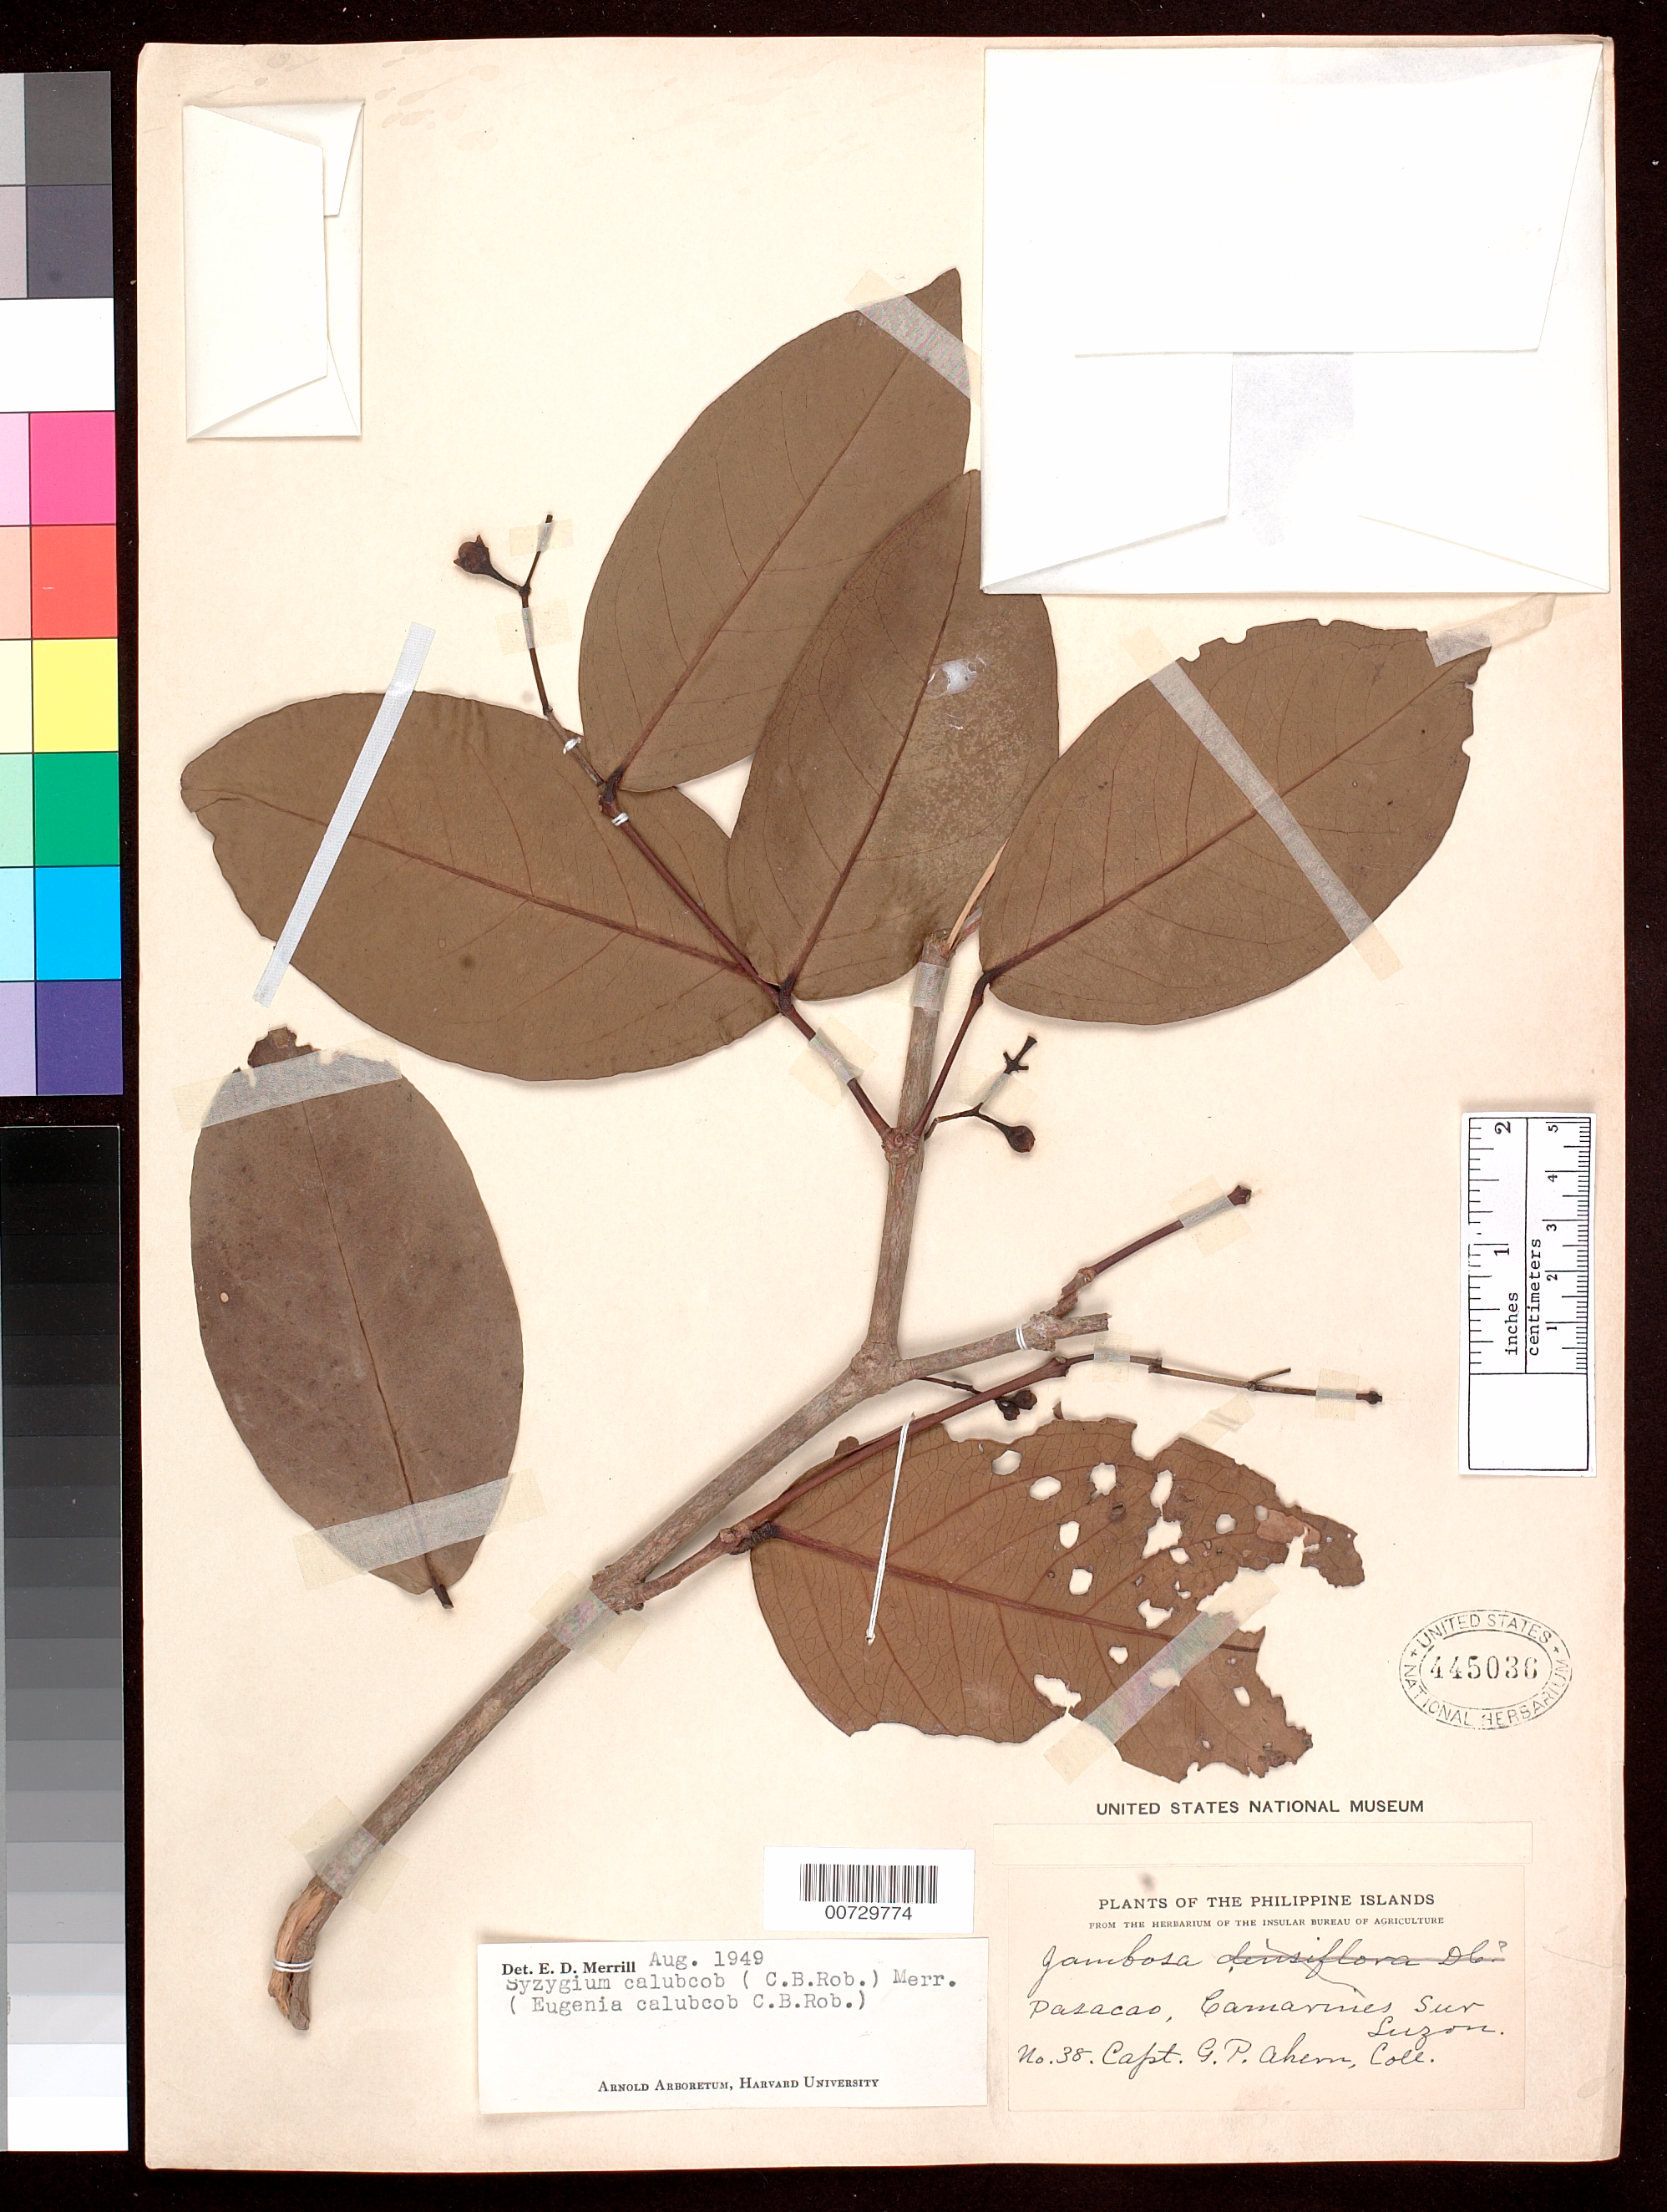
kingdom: Plantae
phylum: Tracheophyta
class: Magnoliopsida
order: Myrtales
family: Myrtaceae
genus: Syzygium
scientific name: Syzygium calubcob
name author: (C.B. Rob.) Merr.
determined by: Merrill, Elmer D.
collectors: G. Ahern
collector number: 38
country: Philippines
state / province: Bicol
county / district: Camarines Norte / Camarines Sur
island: Luzon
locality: Pasacao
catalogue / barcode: US 445036